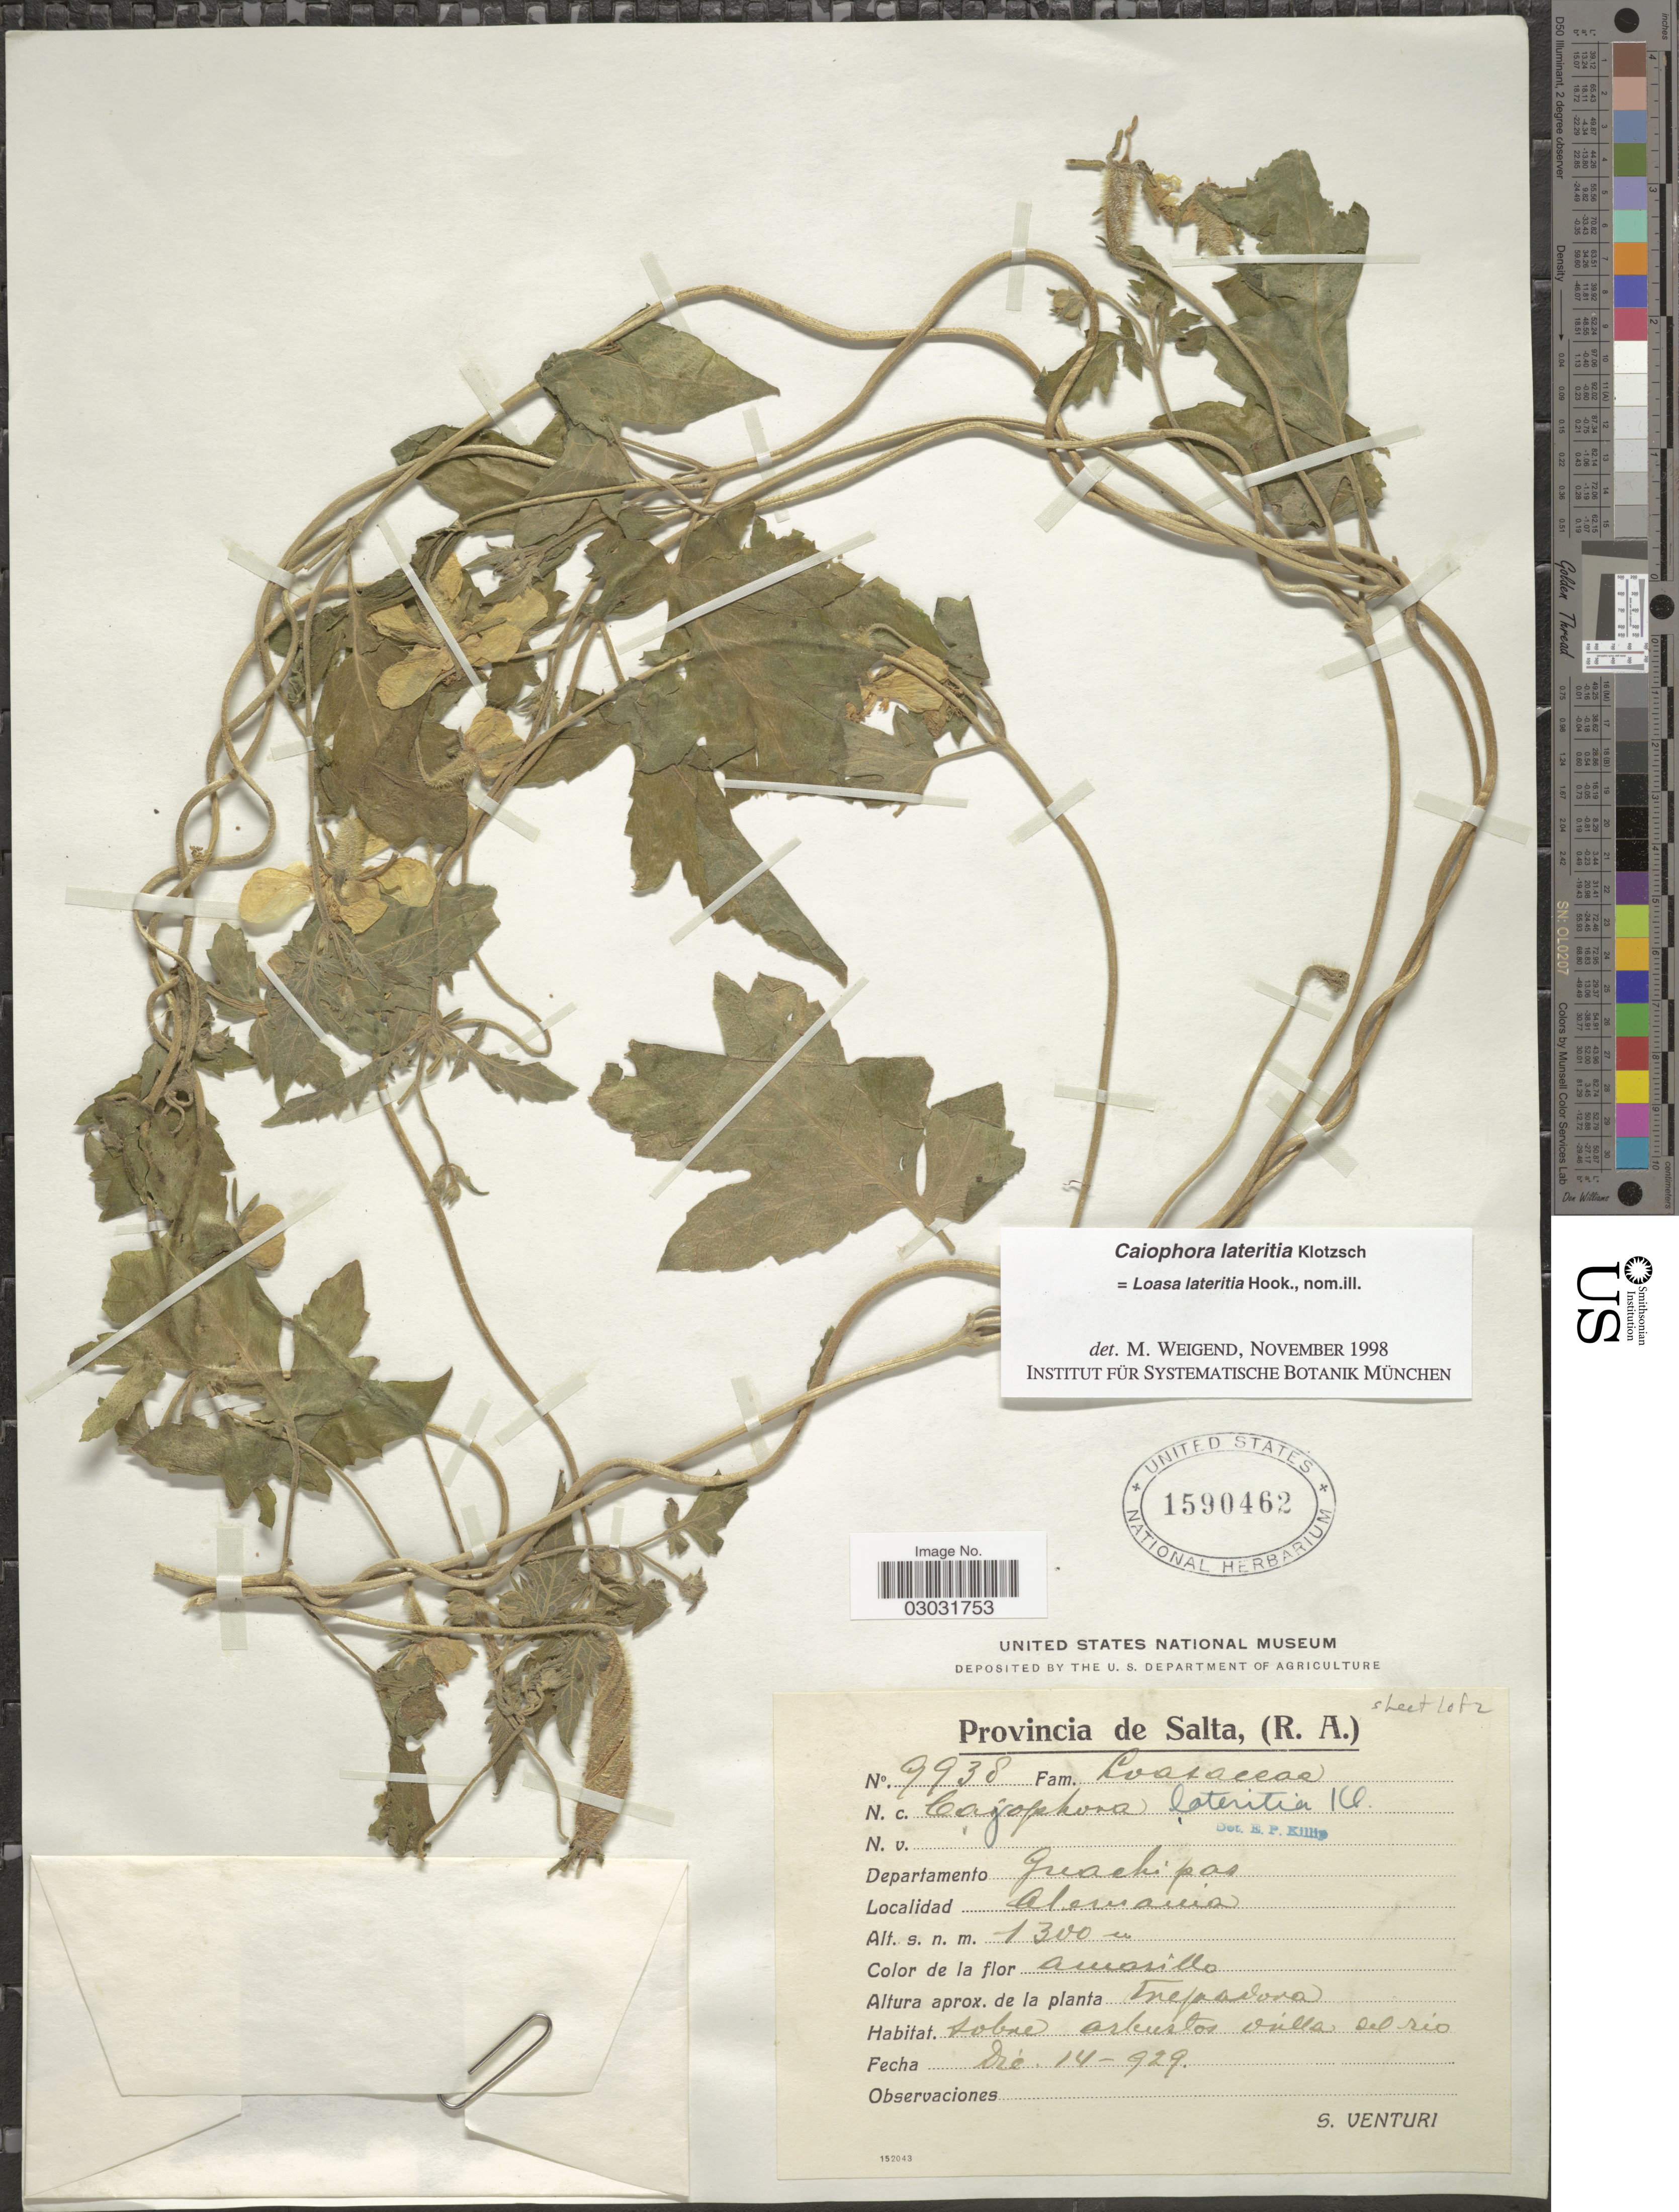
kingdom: Plantae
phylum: Tracheophyta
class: Magnoliopsida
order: Cornales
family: Loasaceae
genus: Caiophora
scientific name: Caiophora lateritia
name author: Klotzsch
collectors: S. Venturi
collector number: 9938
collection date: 1929-12-14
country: Argentina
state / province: Salta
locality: Departamento Guachipas. Alemania.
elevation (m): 1300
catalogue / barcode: US 1590462